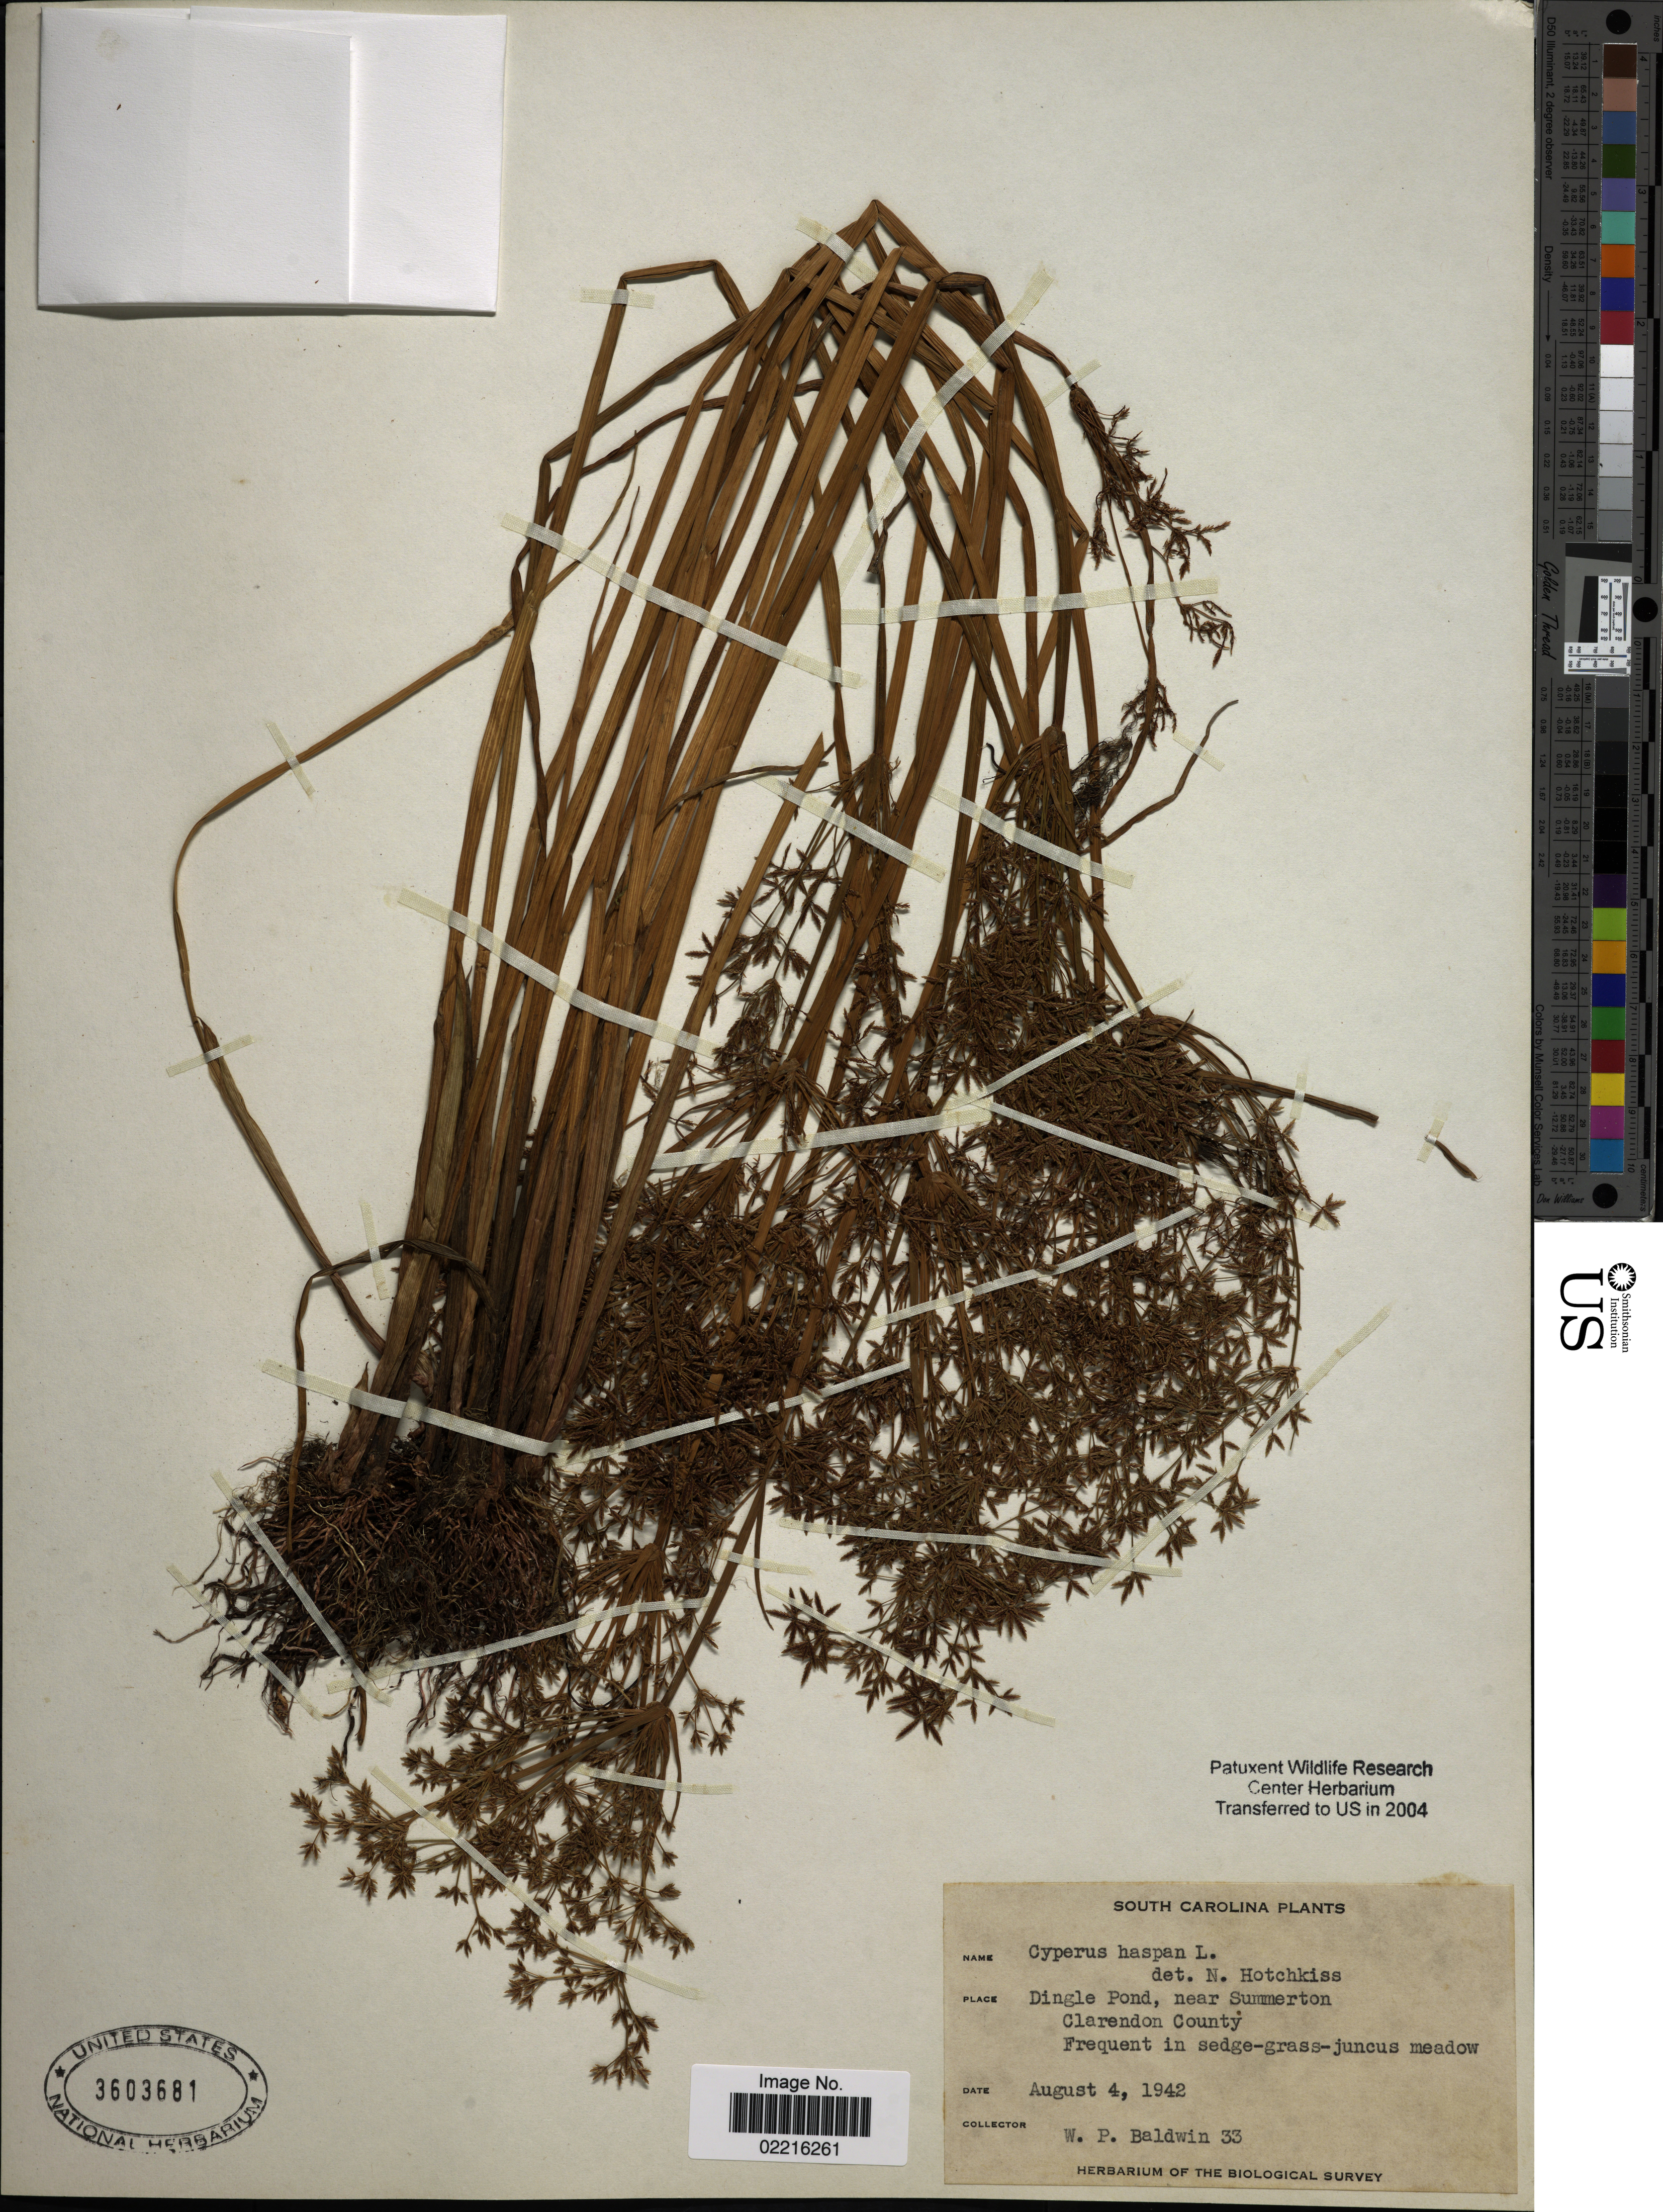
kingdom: Plantae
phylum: Tracheophyta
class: Liliopsida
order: Poales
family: Cyperaceae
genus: Cyperus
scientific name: Cyperus haspan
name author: L.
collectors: W. Baldwin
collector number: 33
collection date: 1942-08-04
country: United States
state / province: South Carolina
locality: Dingle Pond, near Summerton, Clarendon County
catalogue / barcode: US 3603681